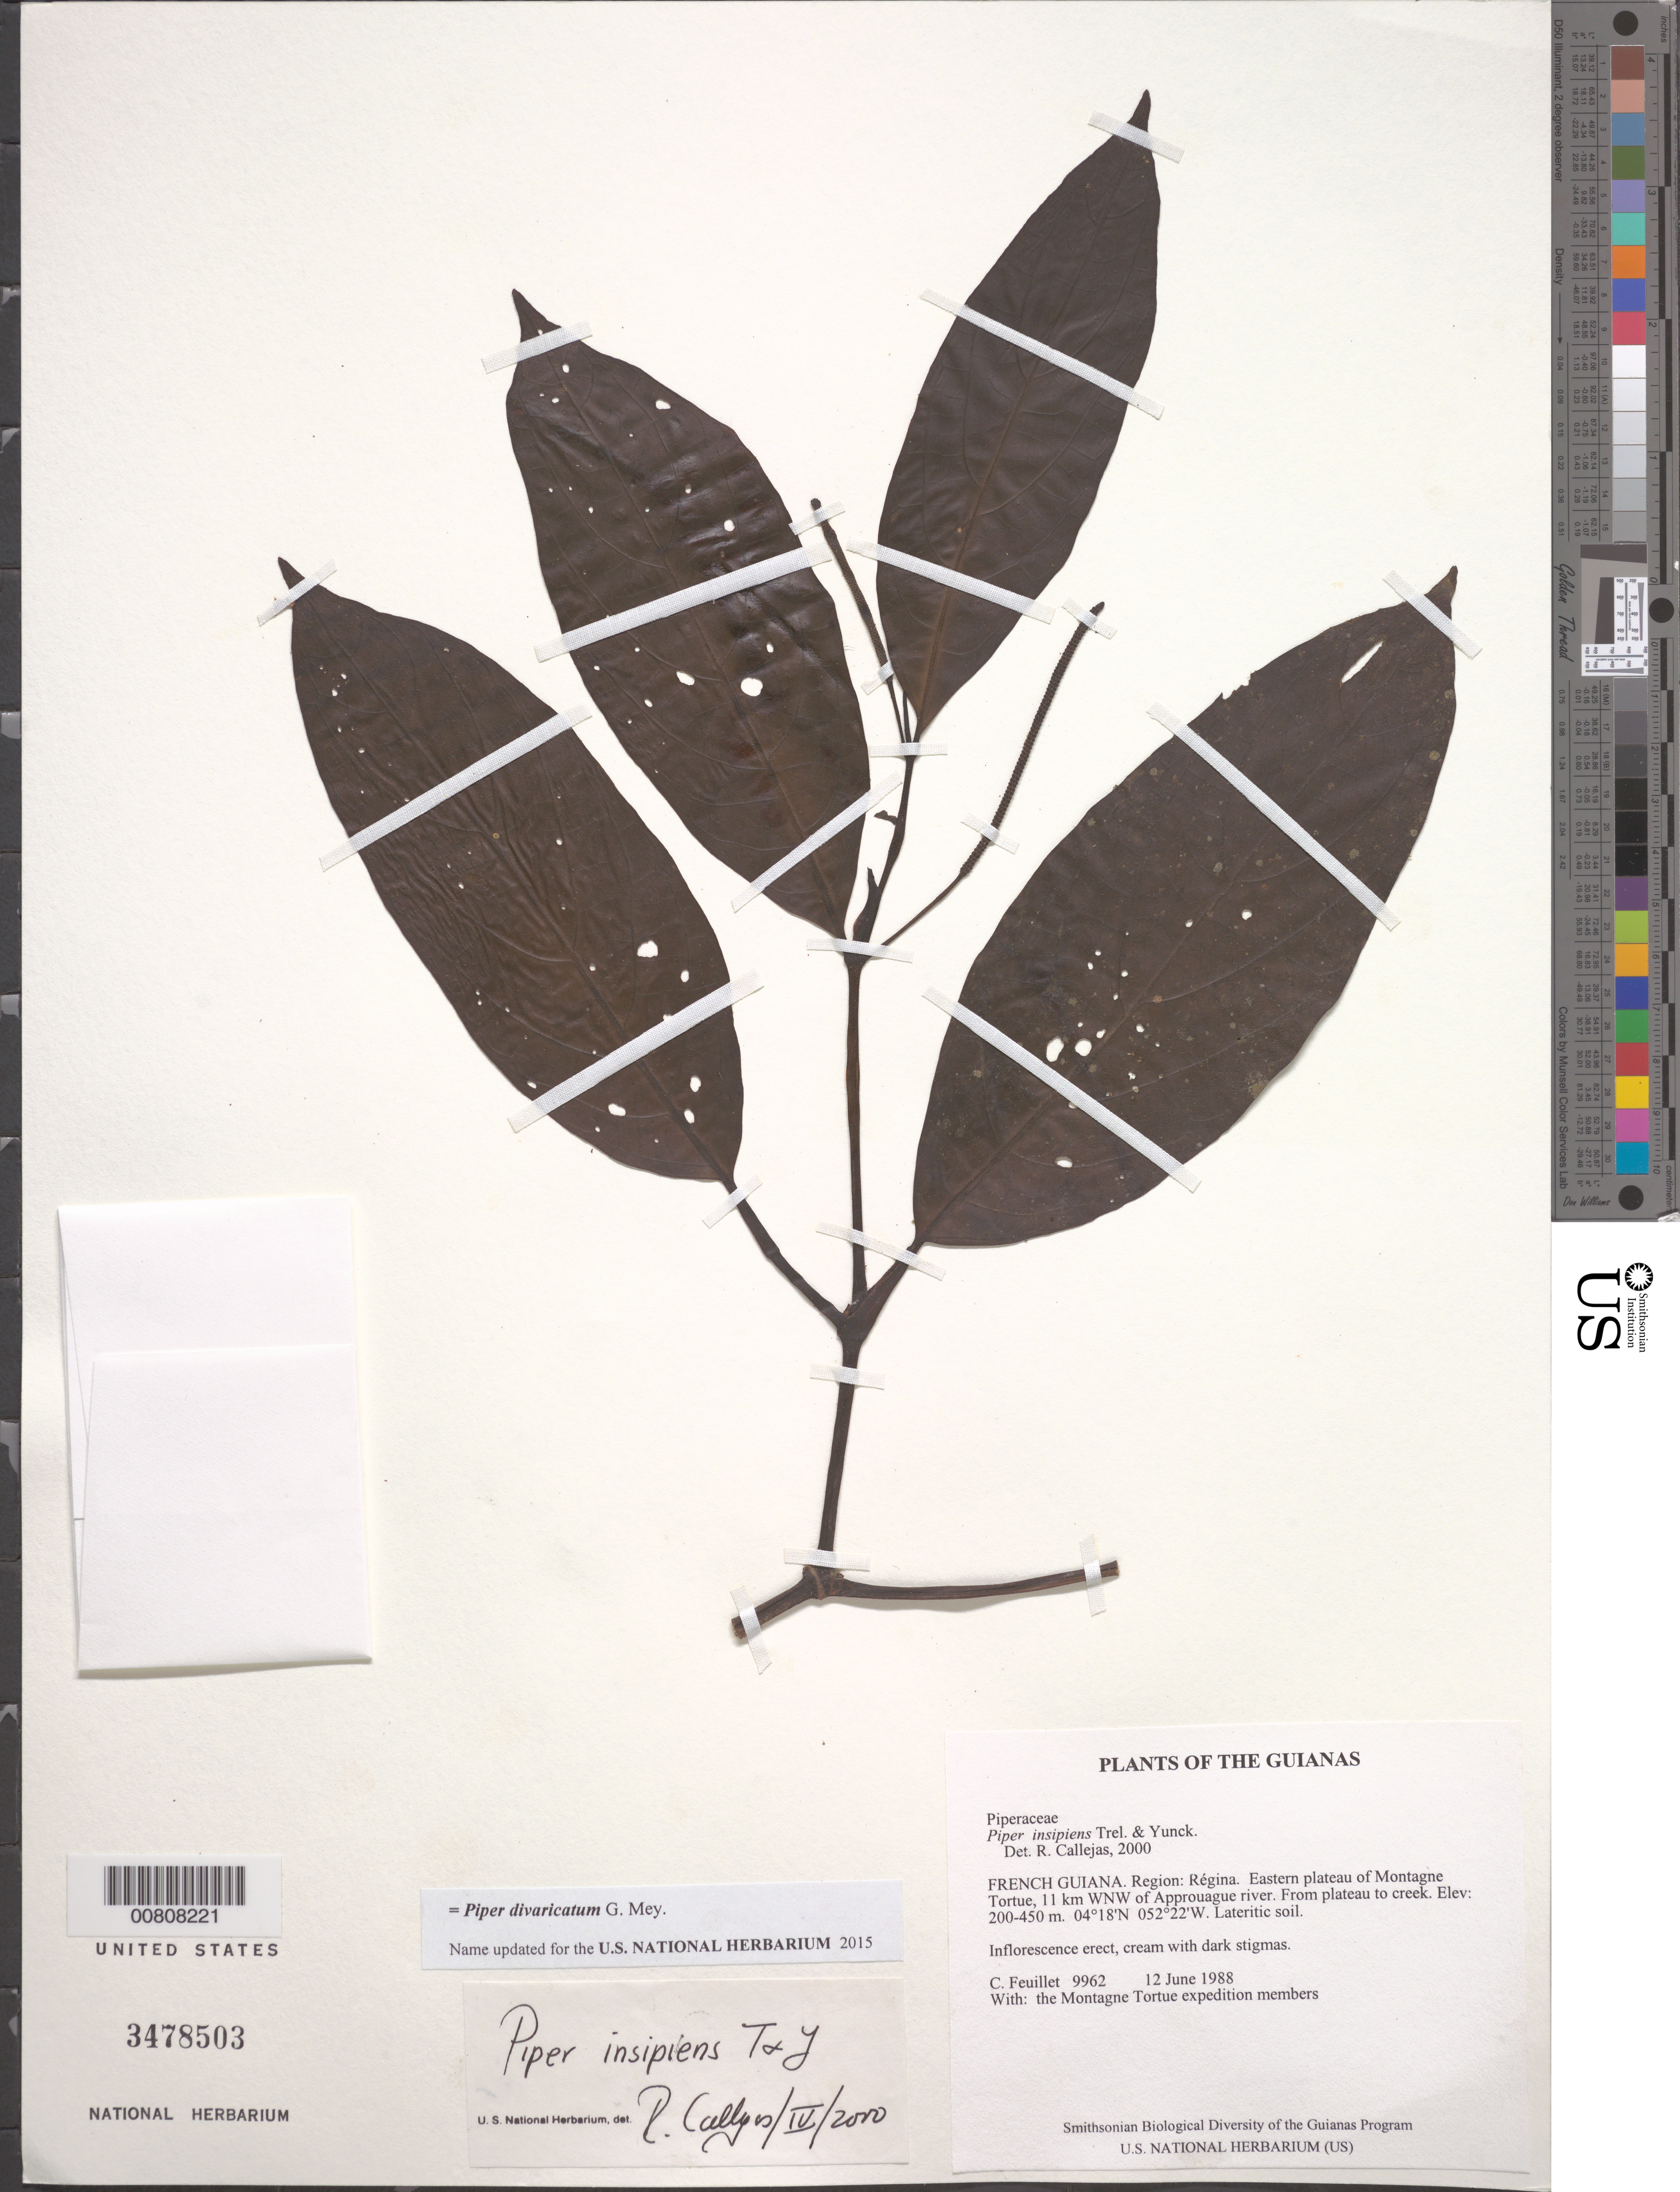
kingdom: Plantae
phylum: Tracheophyta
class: Magnoliopsida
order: Piperales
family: Piperaceae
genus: Piper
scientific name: Piper insipiens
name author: Trel. & Yunck.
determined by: Görts-van Rijn, A. R.; Christenhusz, M. J.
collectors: C. Feuillet & Montagne Torte Exped. members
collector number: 9962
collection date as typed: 12 June 1988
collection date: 1988-06-12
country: French Guiana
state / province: Cayenne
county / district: Regina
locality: Eastern plateau of Montagne Tortue, 11 km WNW of Approuague river. From plateau to creek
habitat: Lateritic soil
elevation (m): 200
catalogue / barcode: US 3478503